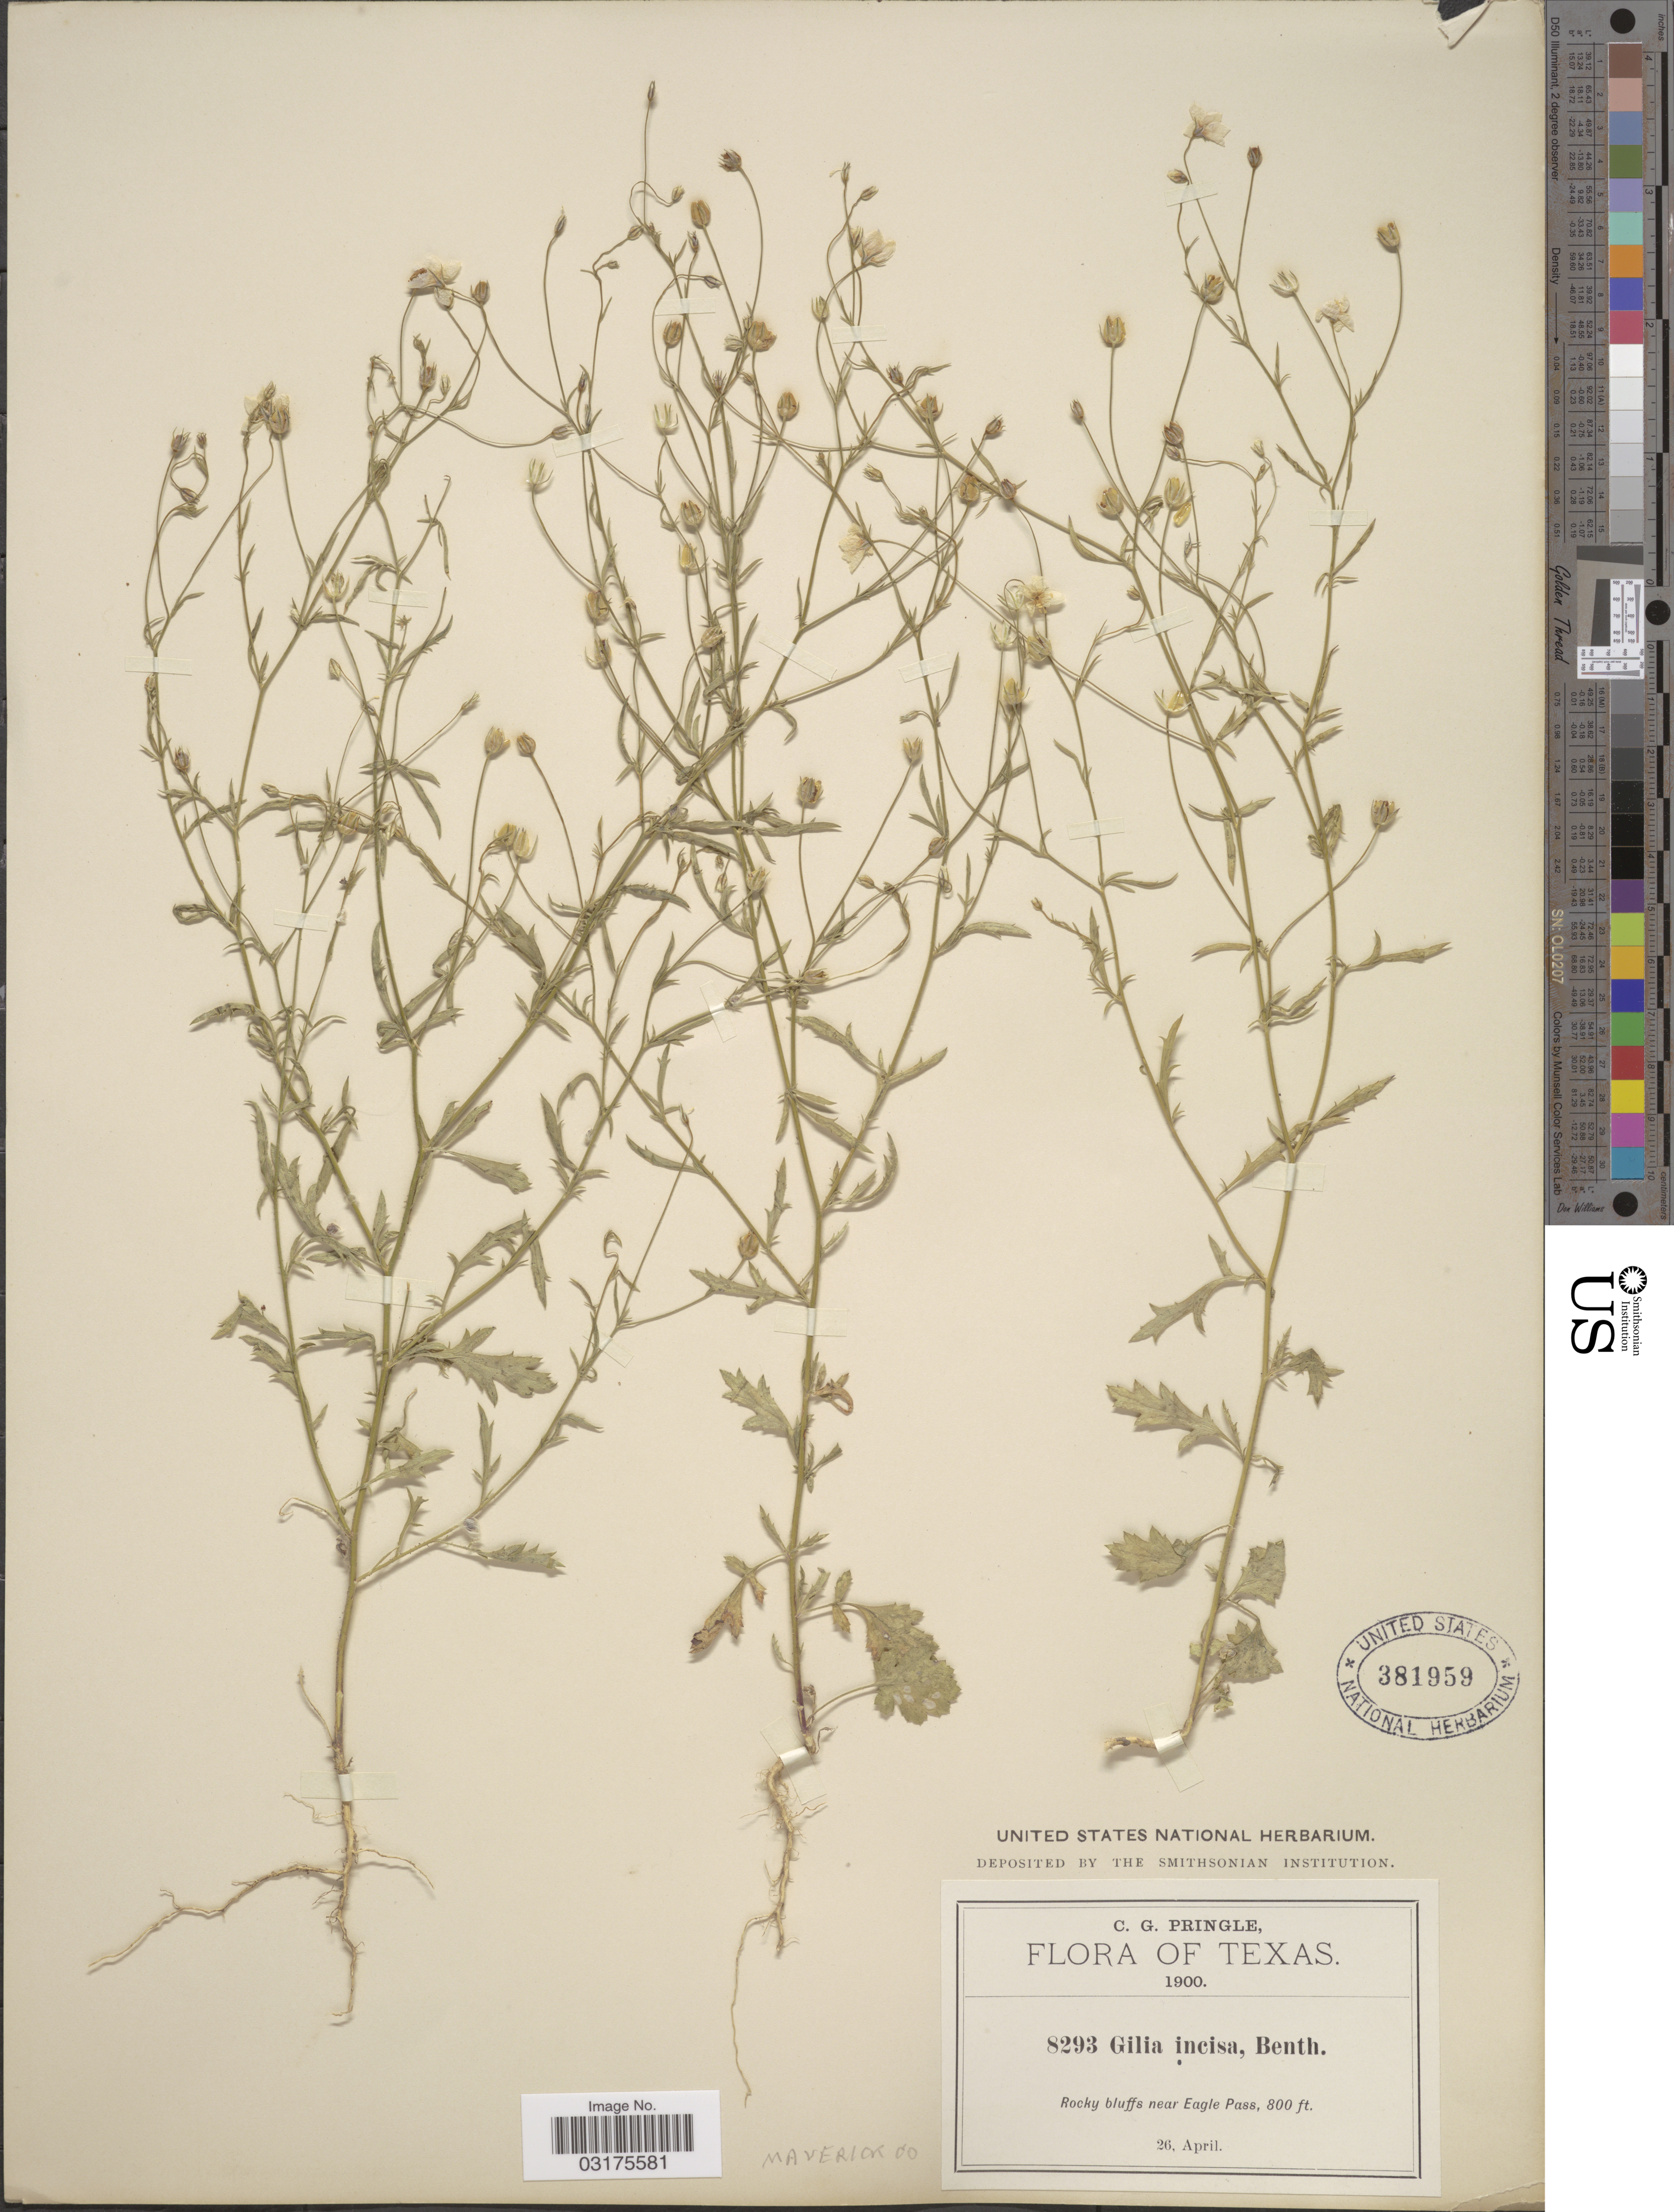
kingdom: Plantae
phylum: Tracheophyta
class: Magnoliopsida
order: Ericales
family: Polemoniaceae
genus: Giliastrum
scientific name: Giliastrum incisum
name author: (Benth.) J.M. Porter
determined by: Strong, Mark T., (BOT), Smithsonian Institution - National Museum of Natural History (UNITED STATES)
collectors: C. G. Pringle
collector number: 8293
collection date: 1900-04-26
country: United States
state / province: Texas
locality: Maverick Co., Rocky bluffs near Eagle Pass.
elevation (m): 244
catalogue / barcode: US 381959